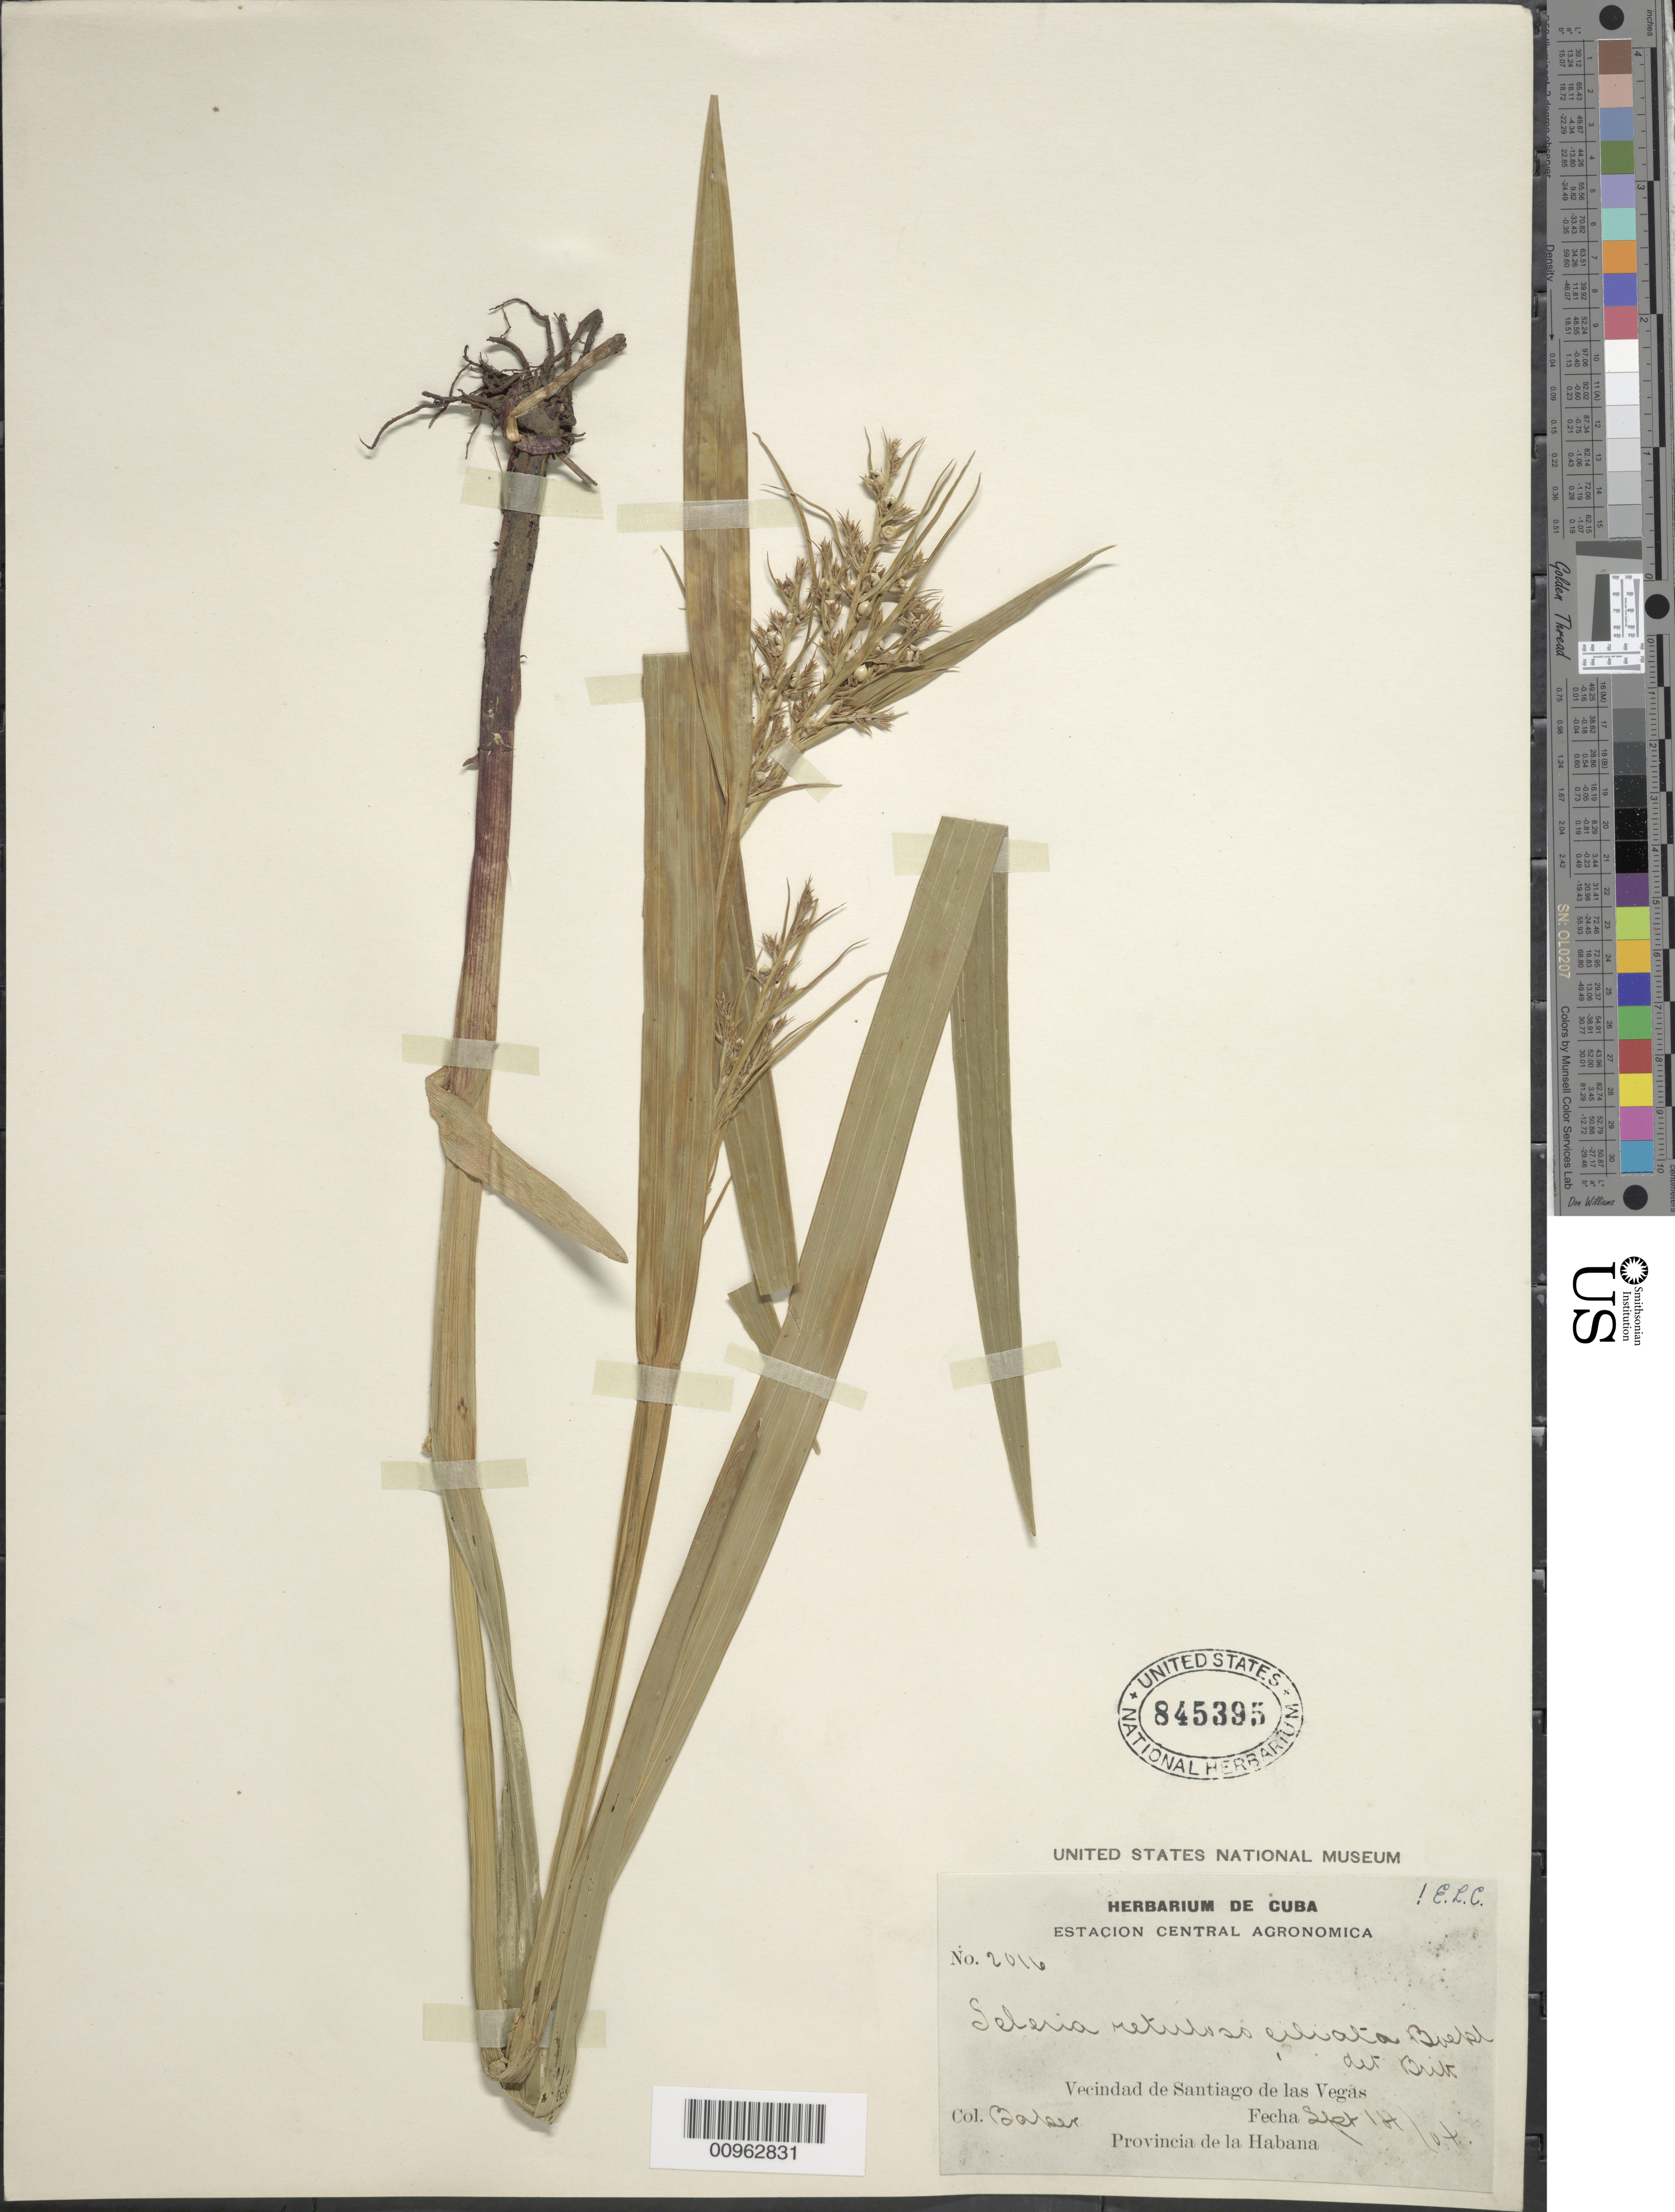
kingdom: Plantae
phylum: Tracheophyta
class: Liliopsida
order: Poales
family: Cyperaceae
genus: Scleria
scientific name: Scleria setulosociliata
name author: Boeckeler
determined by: Core, E. L.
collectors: C. F. Baker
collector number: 2016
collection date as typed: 14 Sep 1904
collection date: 1904-09-14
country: Cuba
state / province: La Habana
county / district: Municipio Boyeros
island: Cuba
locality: Santiago de las Vegas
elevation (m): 97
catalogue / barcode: US 845395